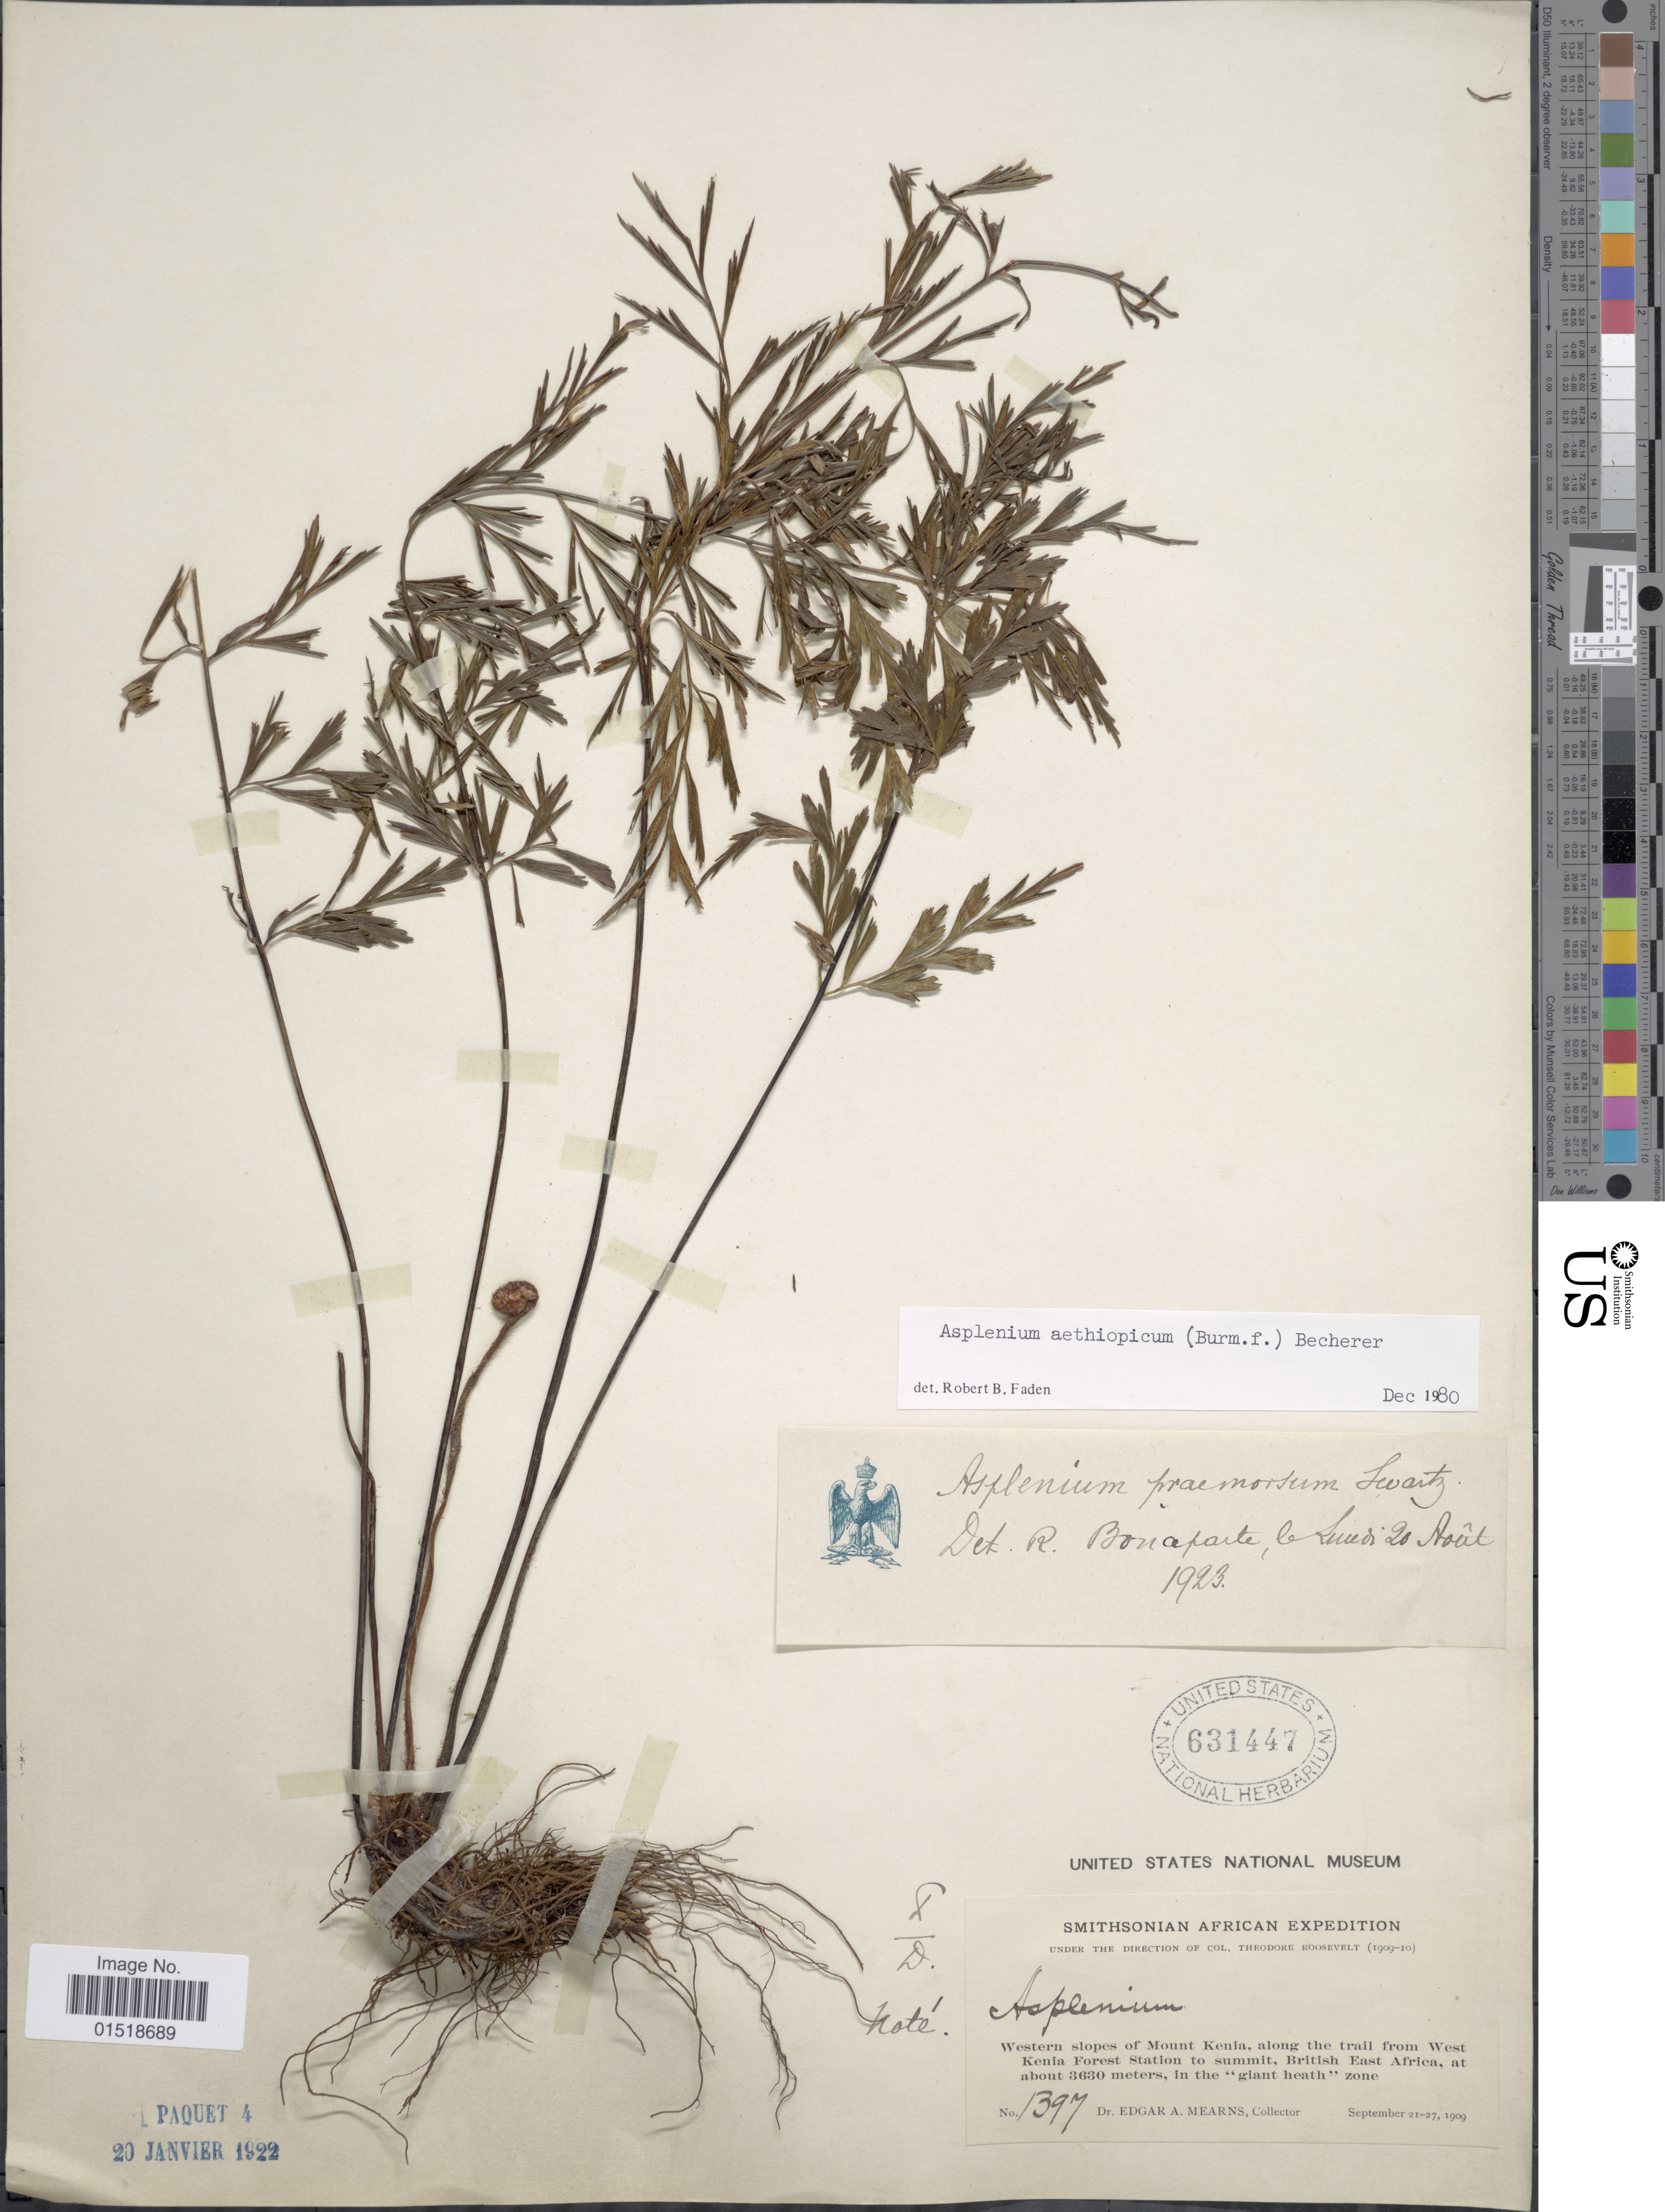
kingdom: Plantae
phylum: Tracheophyta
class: Polypodiopsida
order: Polypodiales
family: Aspleniaceae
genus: Asplenium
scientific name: Asplenium affine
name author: Sw.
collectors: E. A. Mearns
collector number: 1397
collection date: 1909-09-21/1909-09-27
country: Kenya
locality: Western slopes of Mount Kenia, along the trail from West Kenia Forest Station to summit, British East Africa, in the "giant heath" zone.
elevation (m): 3630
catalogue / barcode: US 631447